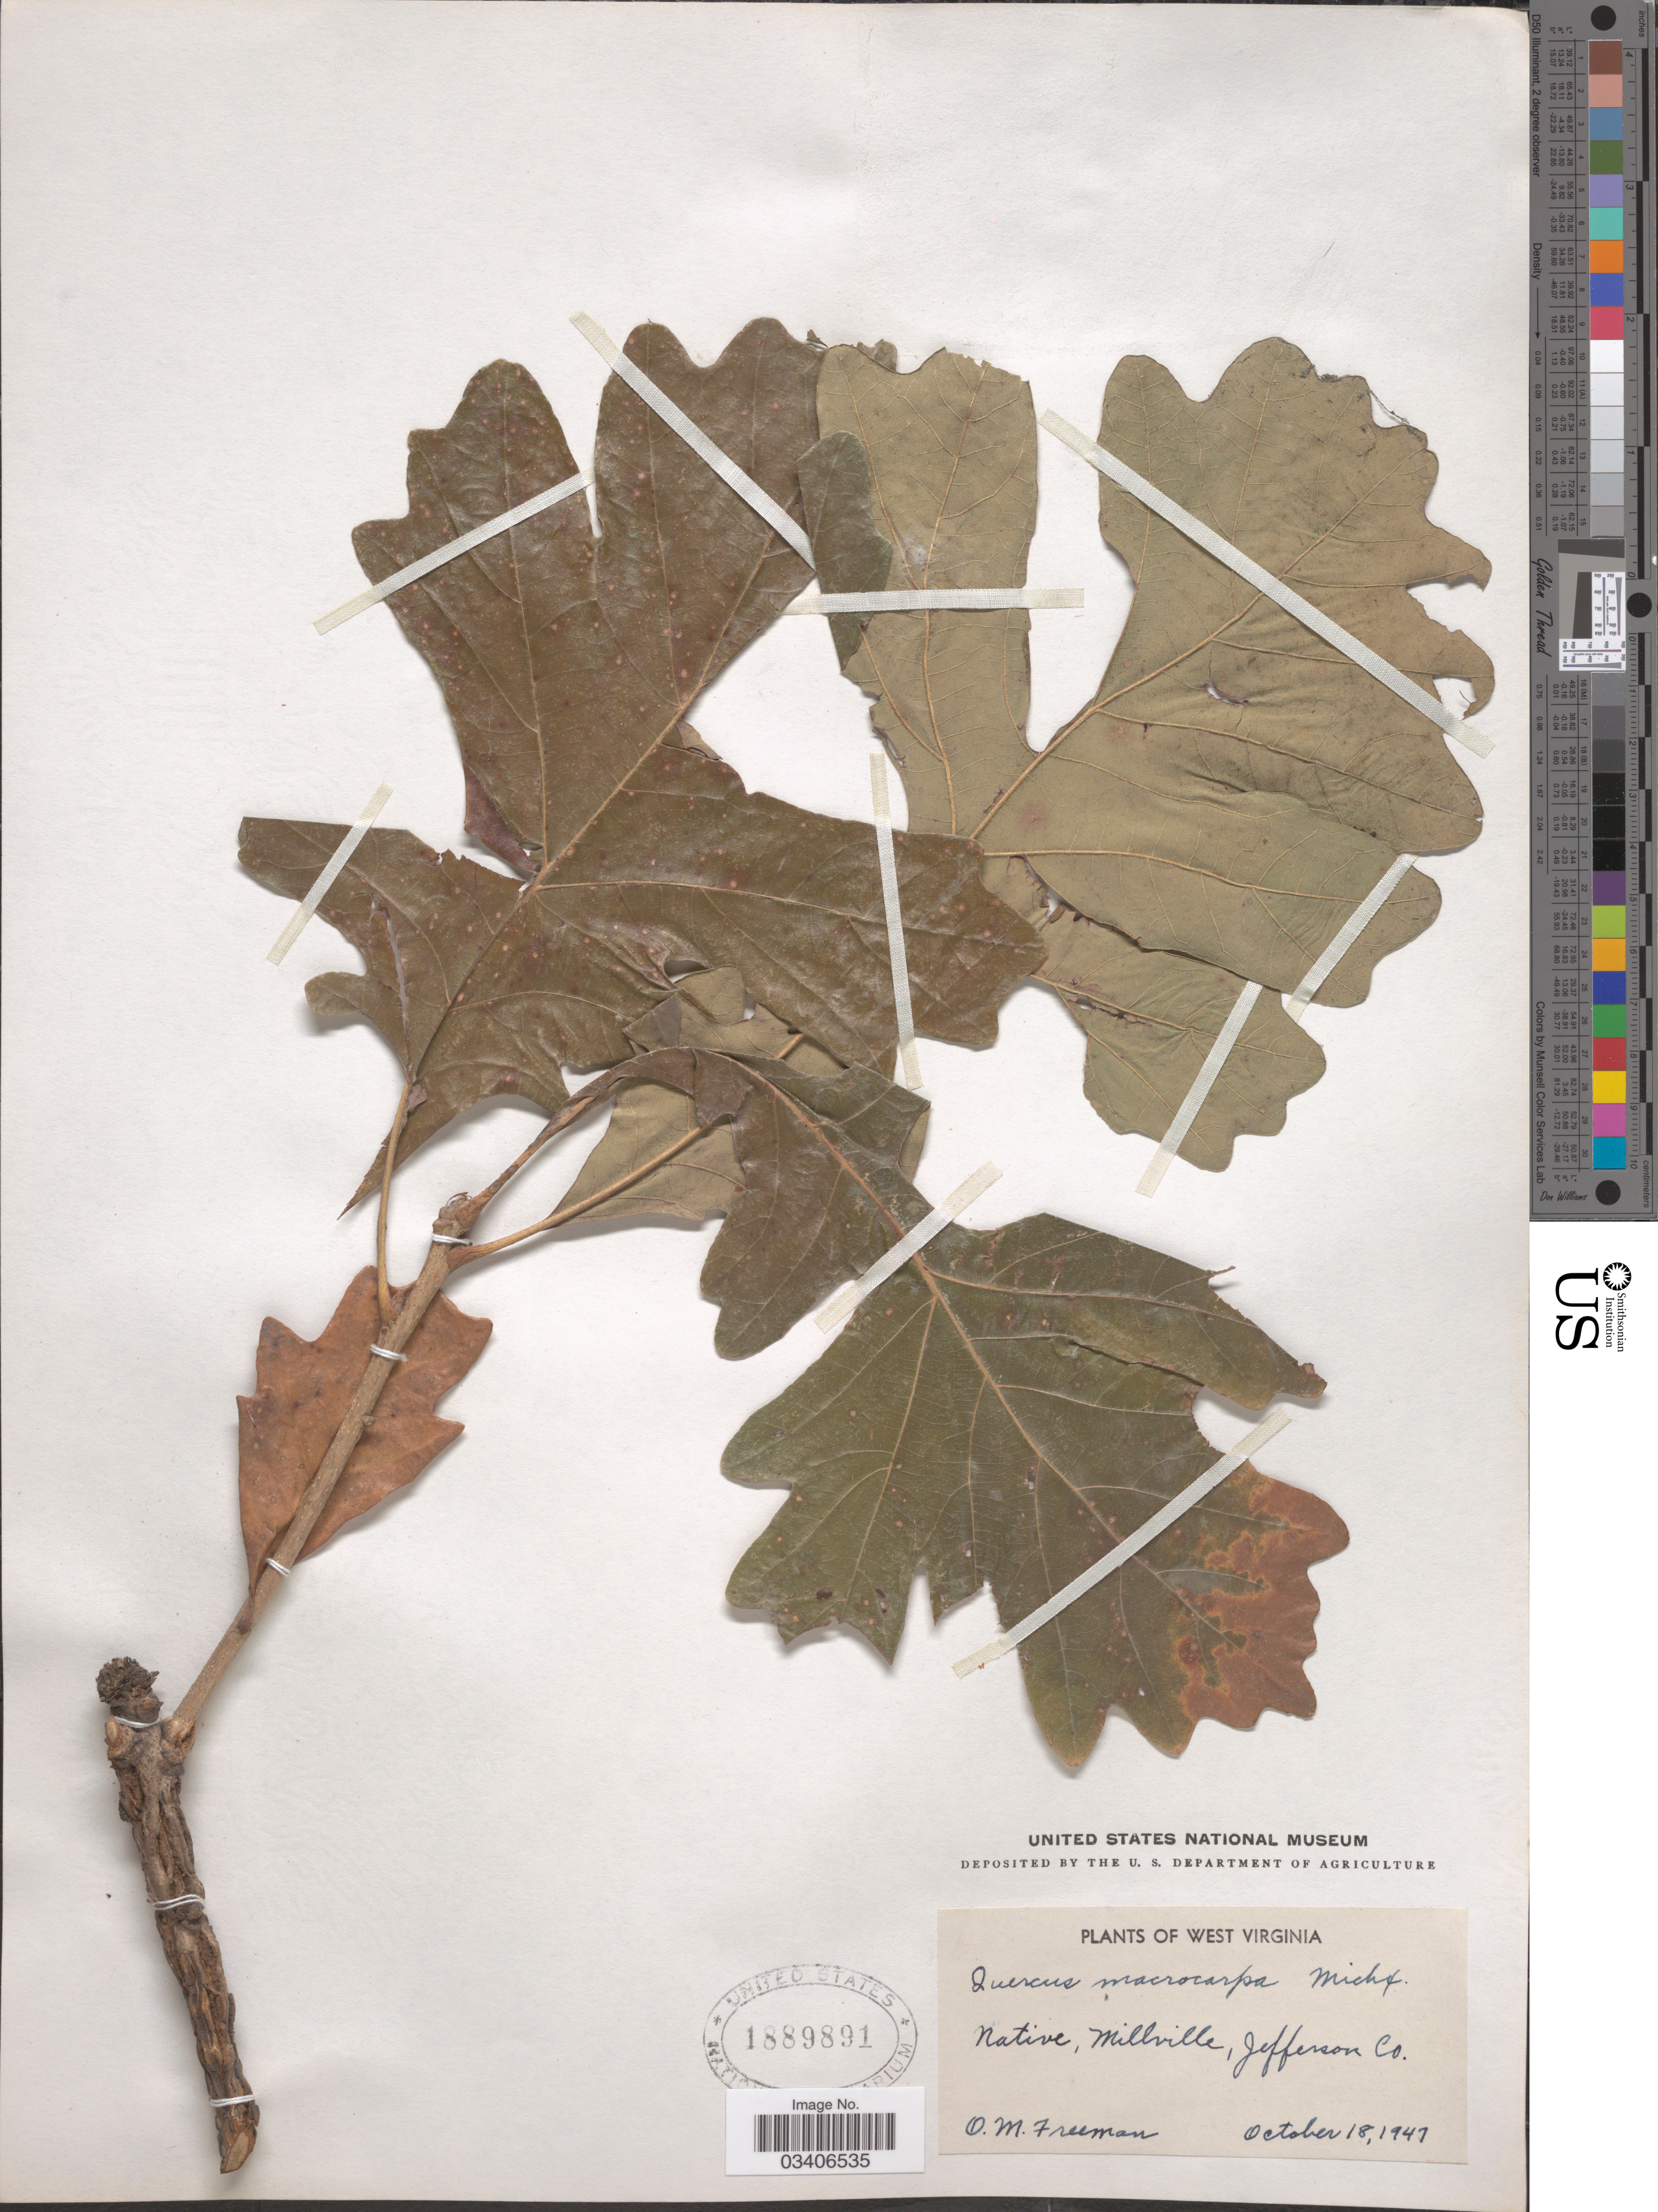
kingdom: Plantae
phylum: Tracheophyta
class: Magnoliopsida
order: Fagales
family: Fagaceae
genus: Quercus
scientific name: Quercus macrocarpa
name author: Michx.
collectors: O. Freeman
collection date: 1947-10-18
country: United States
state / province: West Virginia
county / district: Jefferson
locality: Millville, Jefferson Co.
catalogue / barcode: US 1889891